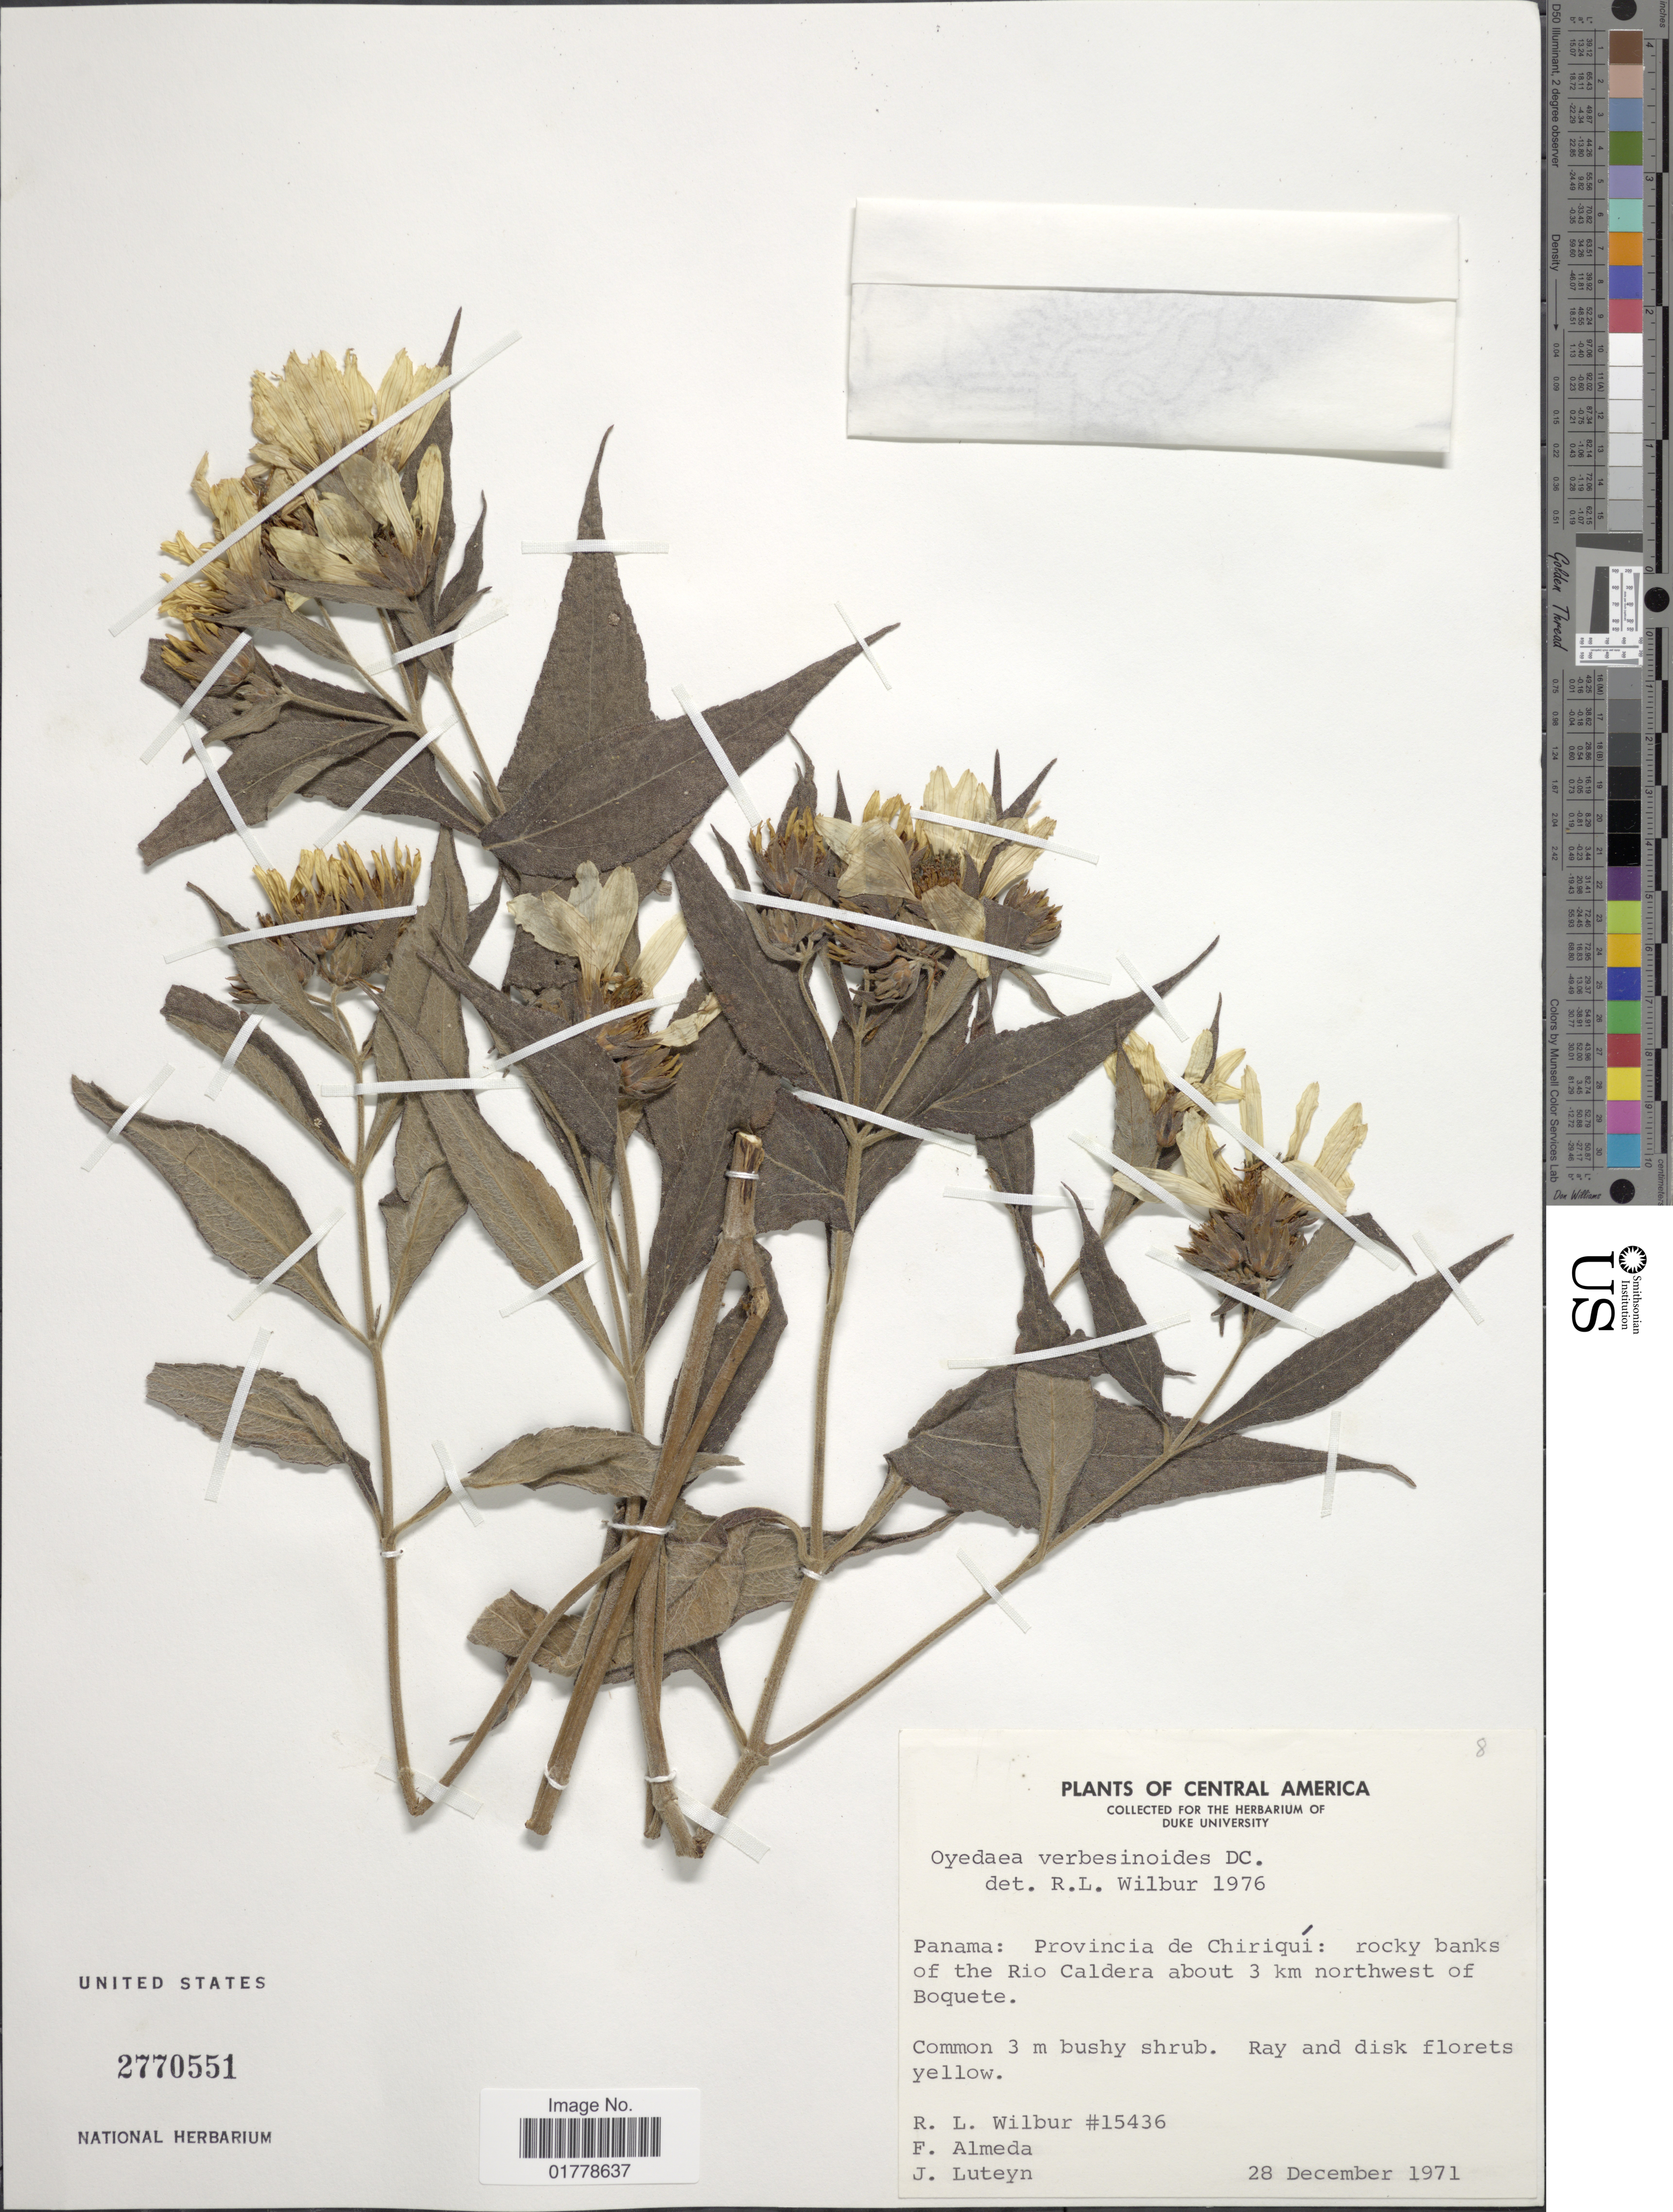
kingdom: Plantae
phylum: Tracheophyta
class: Magnoliopsida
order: Asterales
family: Asteraceae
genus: Oyedaea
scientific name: Oyedaea verbesinoides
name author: DC.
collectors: R. L. Wilbur, F. Almeda & J. L. Luteyn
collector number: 15436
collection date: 1971-12-28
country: Panama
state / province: Chiriqui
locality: Panama: Provincia de Chiriquí: rocky banks of the Rio Caldera about 3 km northwest of Boquete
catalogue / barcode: US 2770551